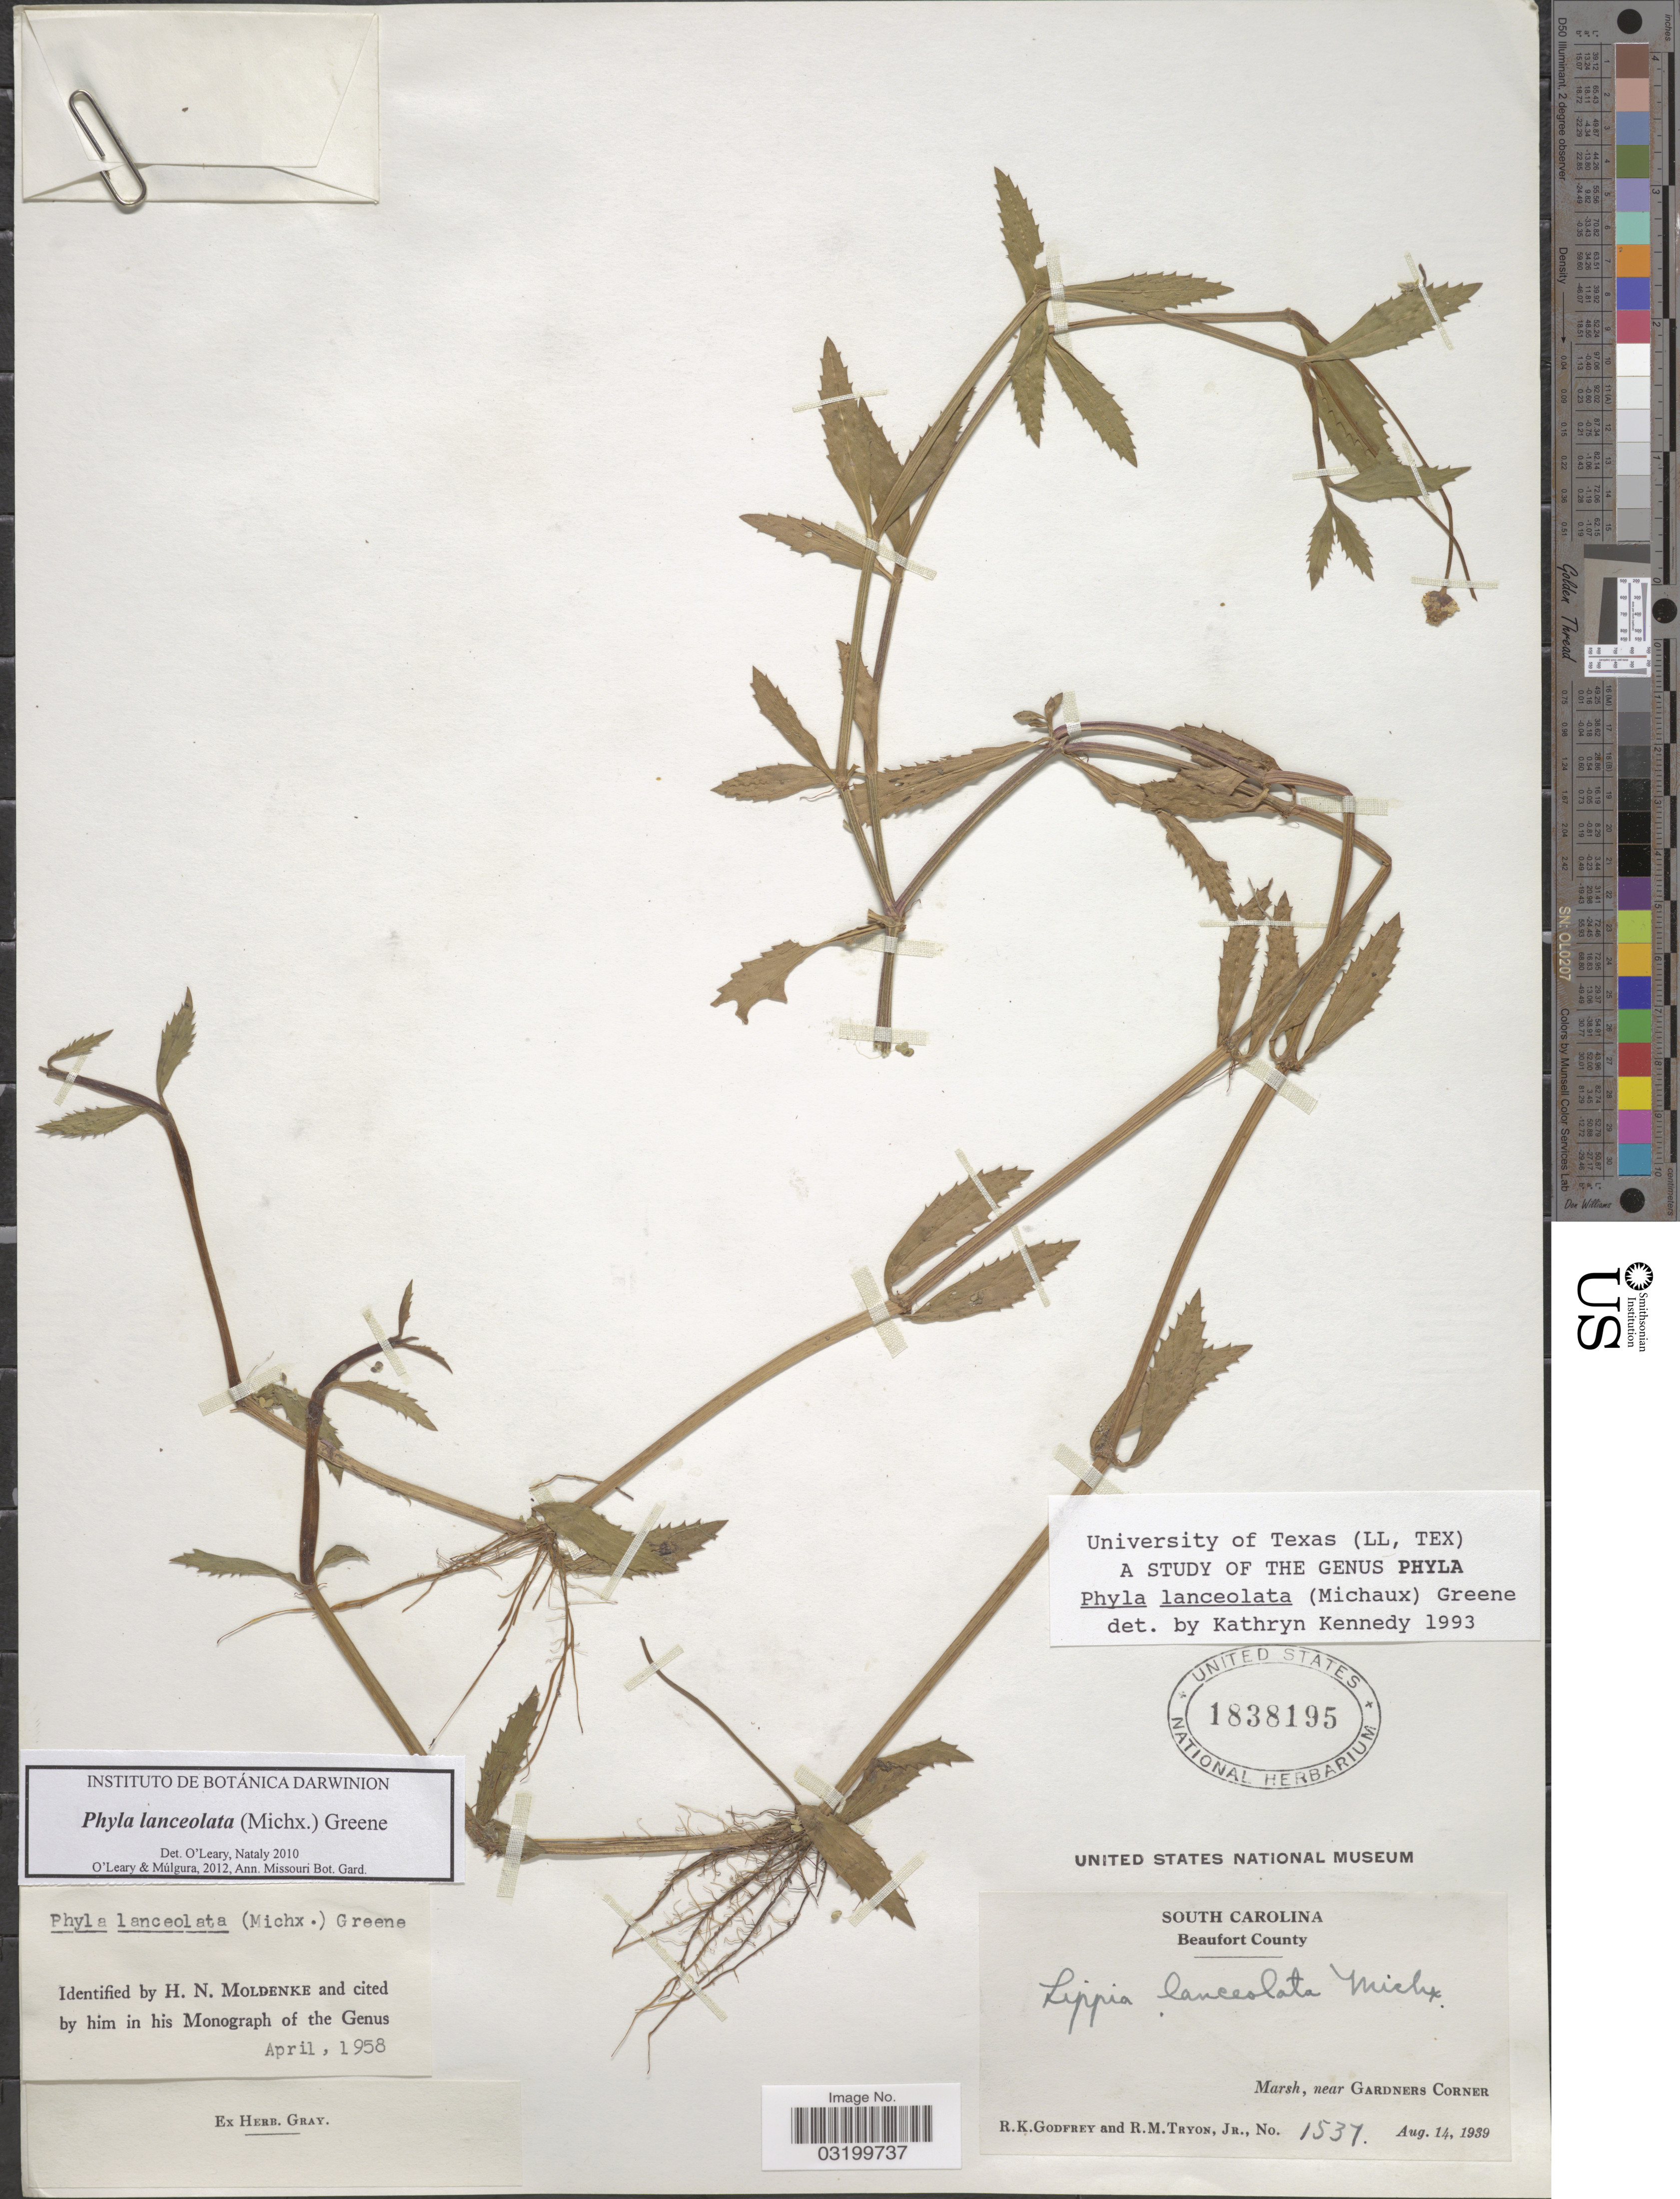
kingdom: Plantae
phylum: Tracheophyta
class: Magnoliopsida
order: Lamiales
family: Verbenaceae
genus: Phyla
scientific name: Phyla lanceolata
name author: (Michx.) Greene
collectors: R. K. Godfrey & R. Tryon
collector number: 1537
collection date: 1939-08-14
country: United States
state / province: South Carolina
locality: Beaufort County. Marsh, near Gardners Corner.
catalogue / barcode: US 1838195